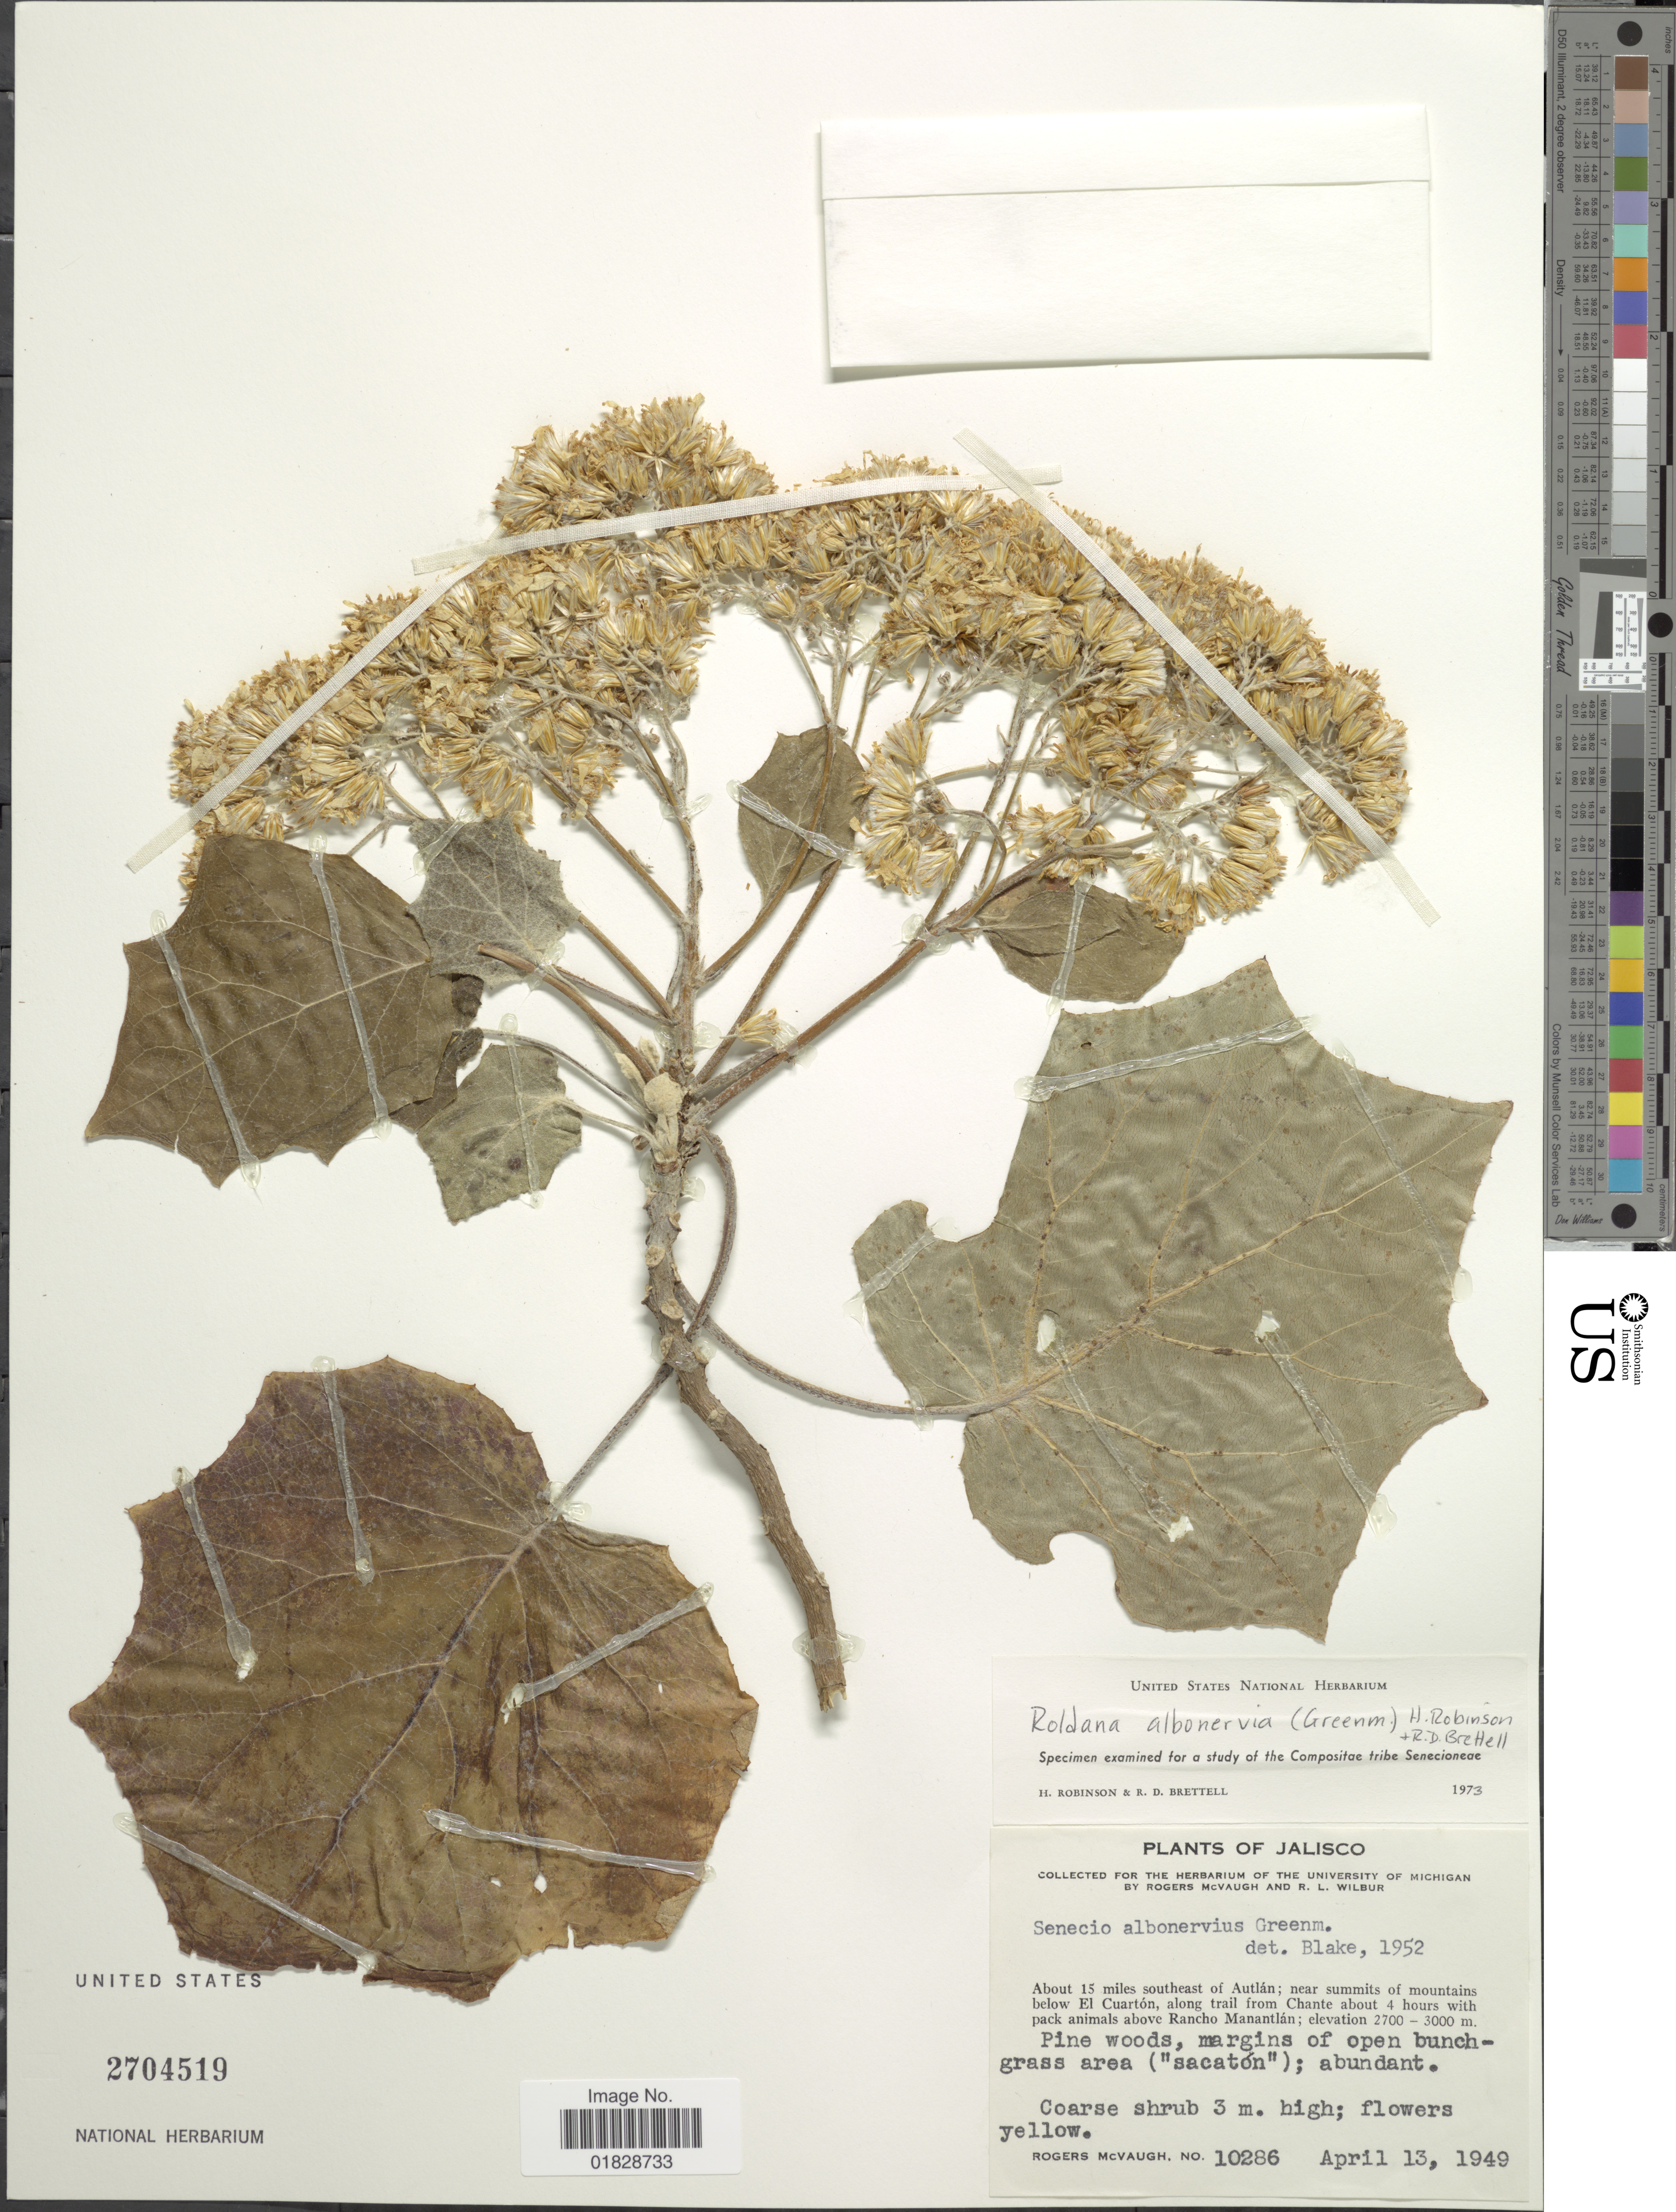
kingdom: Plantae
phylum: Tracheophyta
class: Magnoliopsida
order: Asterales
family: Asteraceae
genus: Roldana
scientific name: Roldana albonervia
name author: (Greenm.) H. Rob. & Brettell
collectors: R. McVaugh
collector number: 10286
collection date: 1949-04-13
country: Mexico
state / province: Jalisco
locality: About 15miles southeast of Autlán; near summits of mountains below El Cuartón, along trail from Chante about 4 hours with pack animals above Rancho Manantlán.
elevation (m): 2700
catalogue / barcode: US 2704519